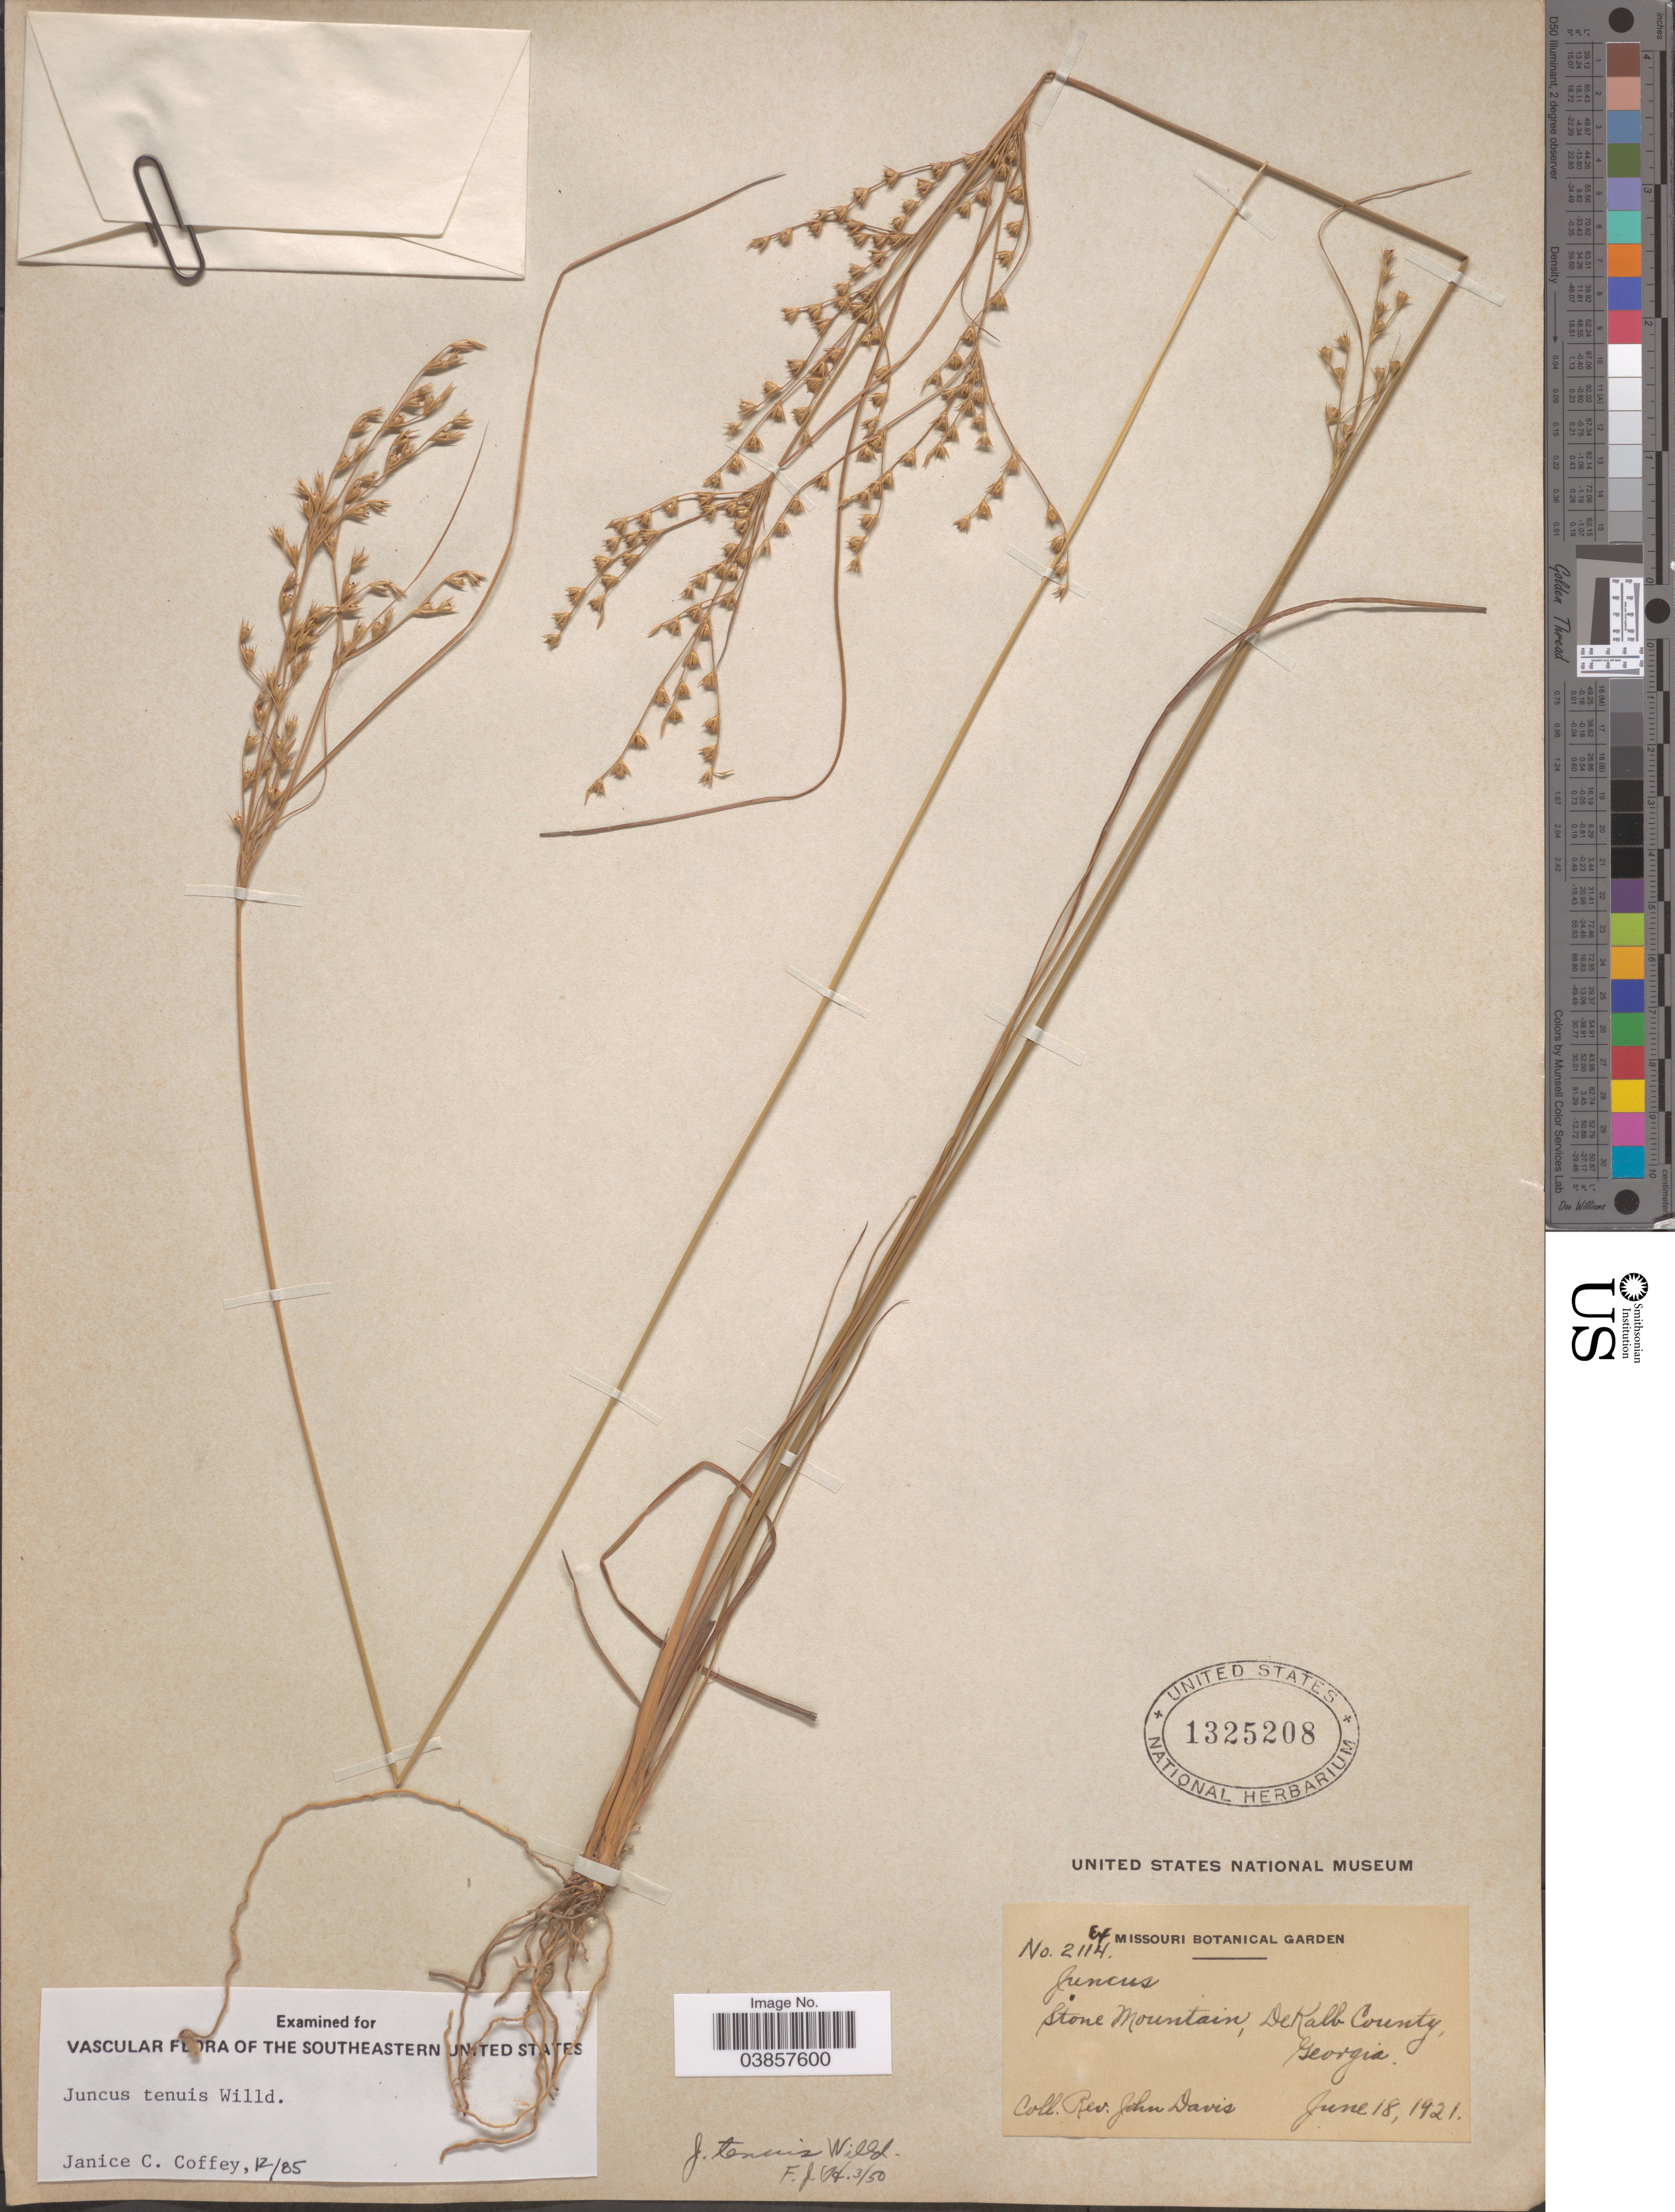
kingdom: Plantae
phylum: Tracheophyta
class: Liliopsida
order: Poales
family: Juncaceae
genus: Juncus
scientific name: Juncus tenuis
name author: Willd.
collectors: J. Davis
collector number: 2114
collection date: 1921-06-18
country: United States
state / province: Georgia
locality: Stone Mountain, De Kalb County.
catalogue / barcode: US 1325208